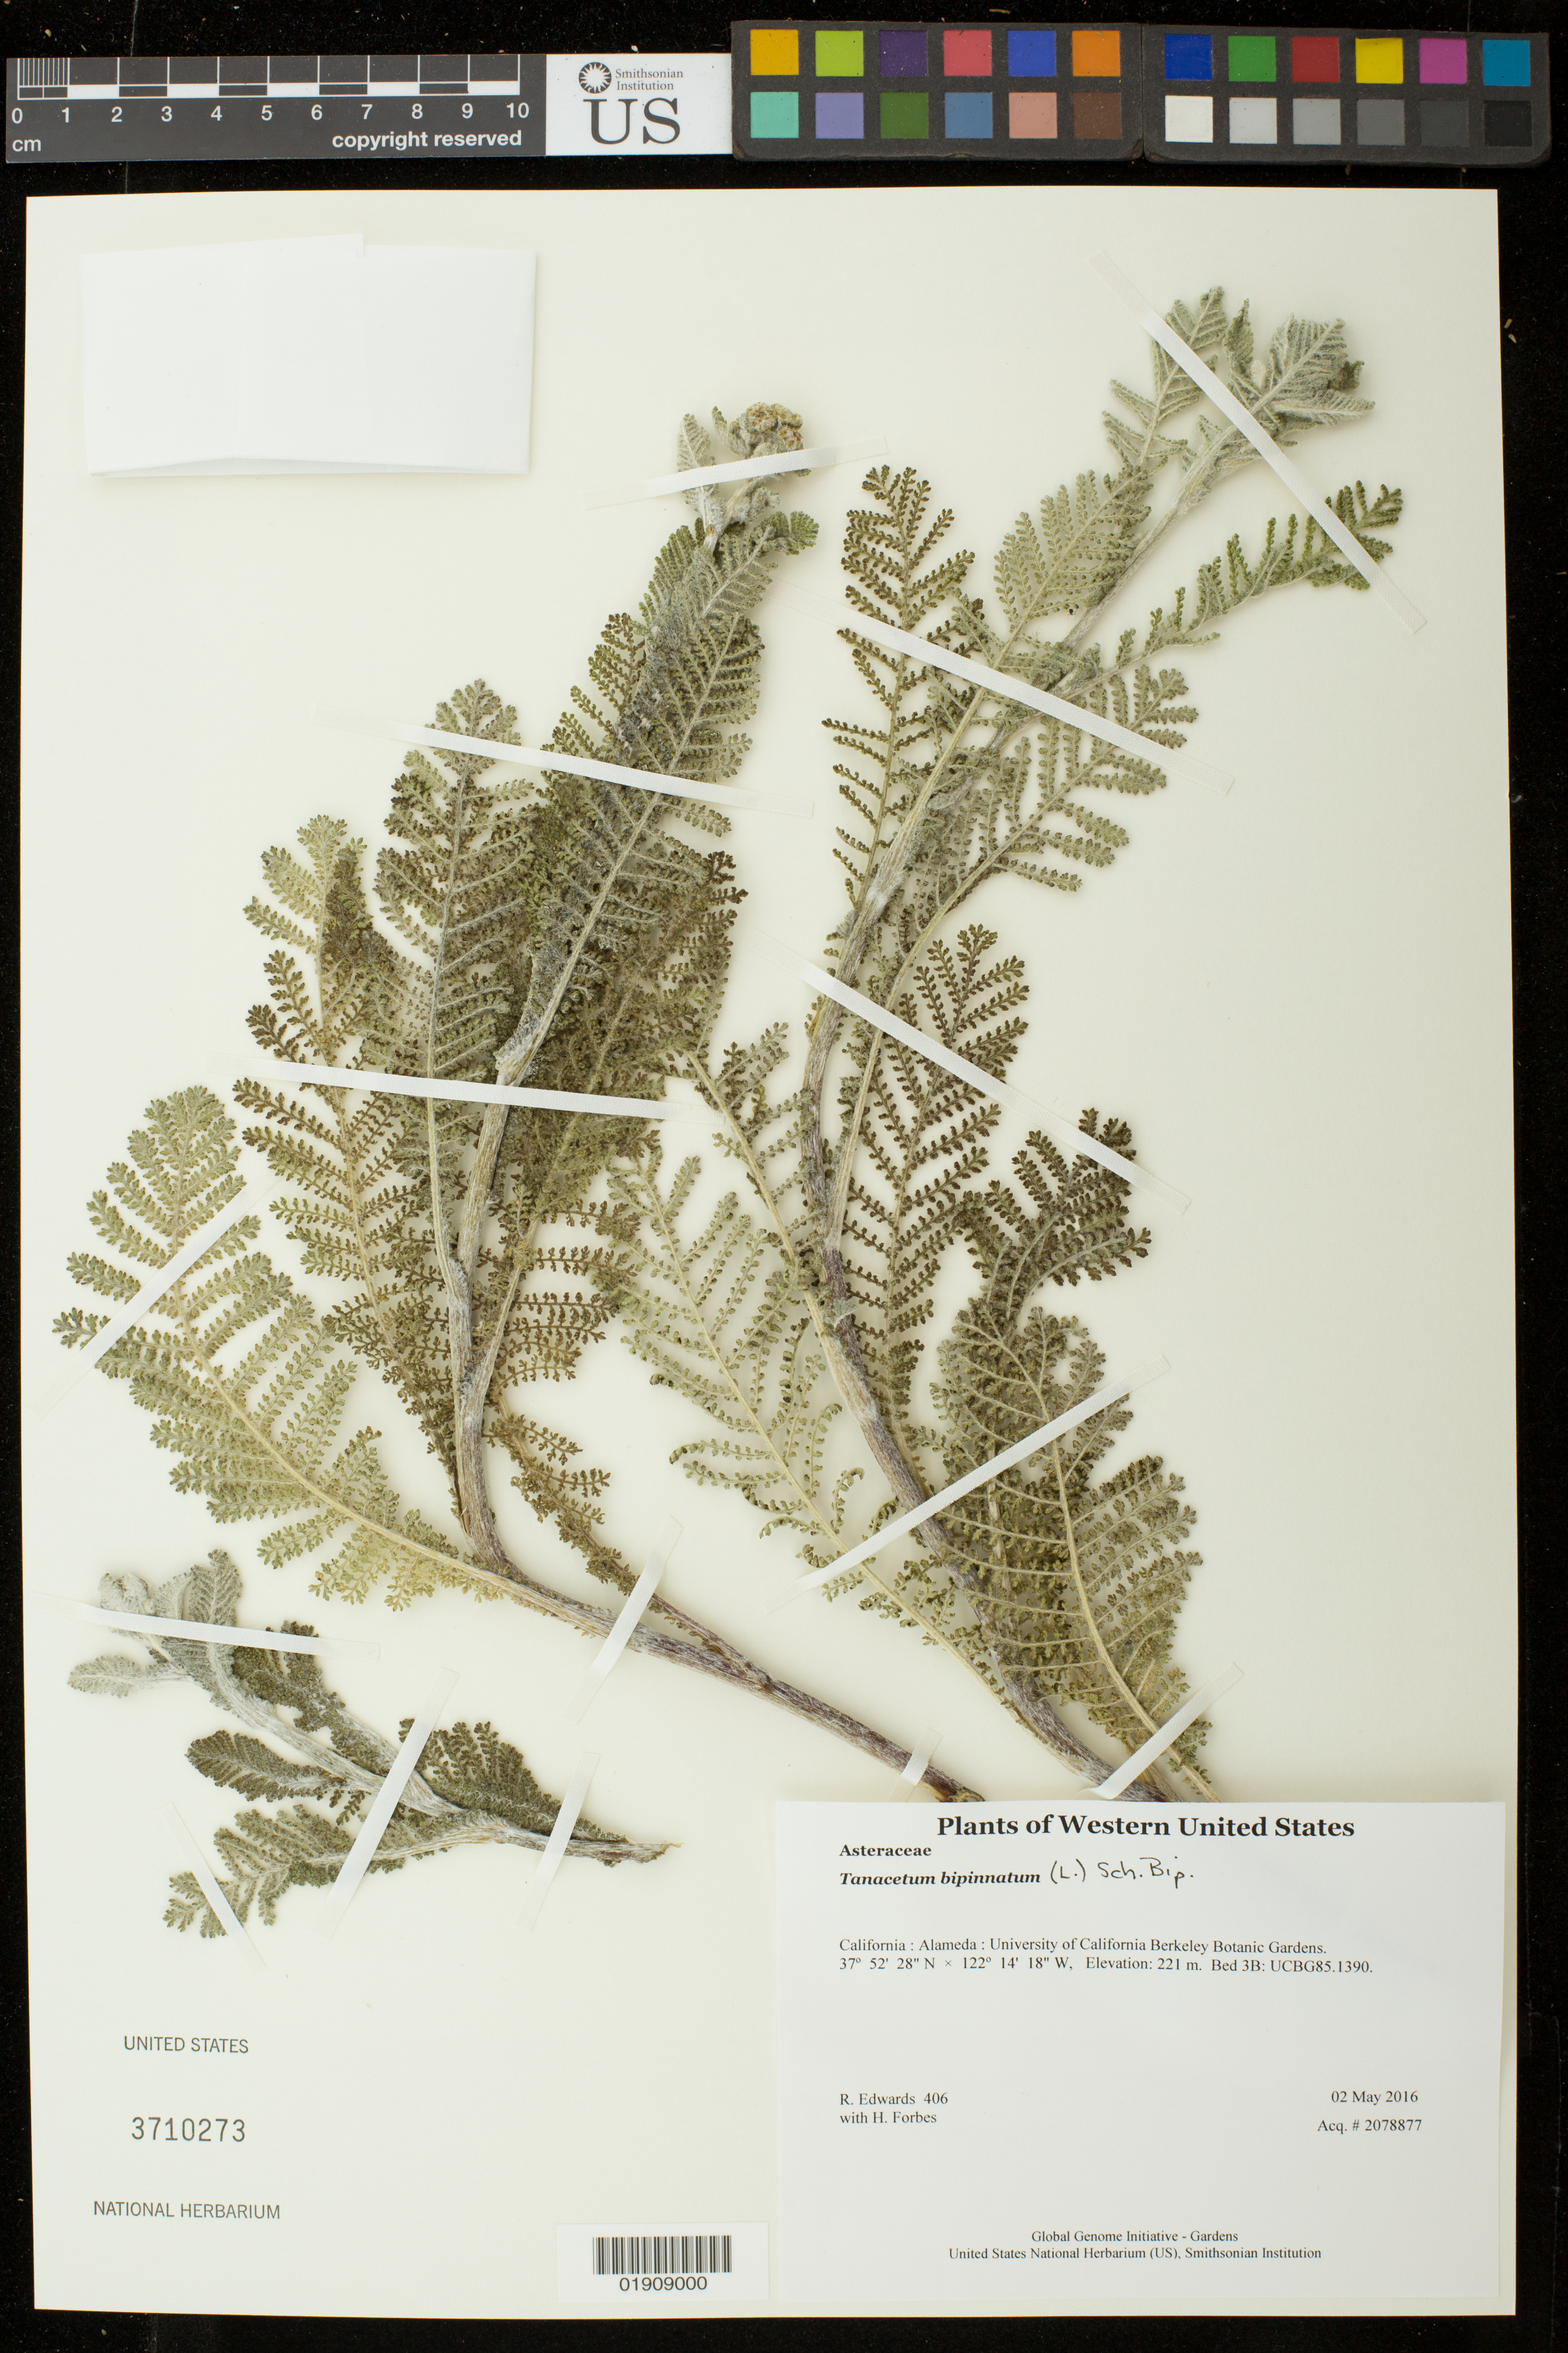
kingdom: Plantae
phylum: Tracheophyta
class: Magnoliopsida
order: Asterales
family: Asteraceae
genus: Tanacetum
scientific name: Tanacetum bipinnatum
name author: (L.) Sch. Bip.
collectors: H. Forbes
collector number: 406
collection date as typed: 2 May 2016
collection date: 2016-05-02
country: United States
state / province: California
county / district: Alameda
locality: University of California Berkeley Botanic Gardens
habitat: Bed 3B: UCBG85.1390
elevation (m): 221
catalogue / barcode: US 3710273